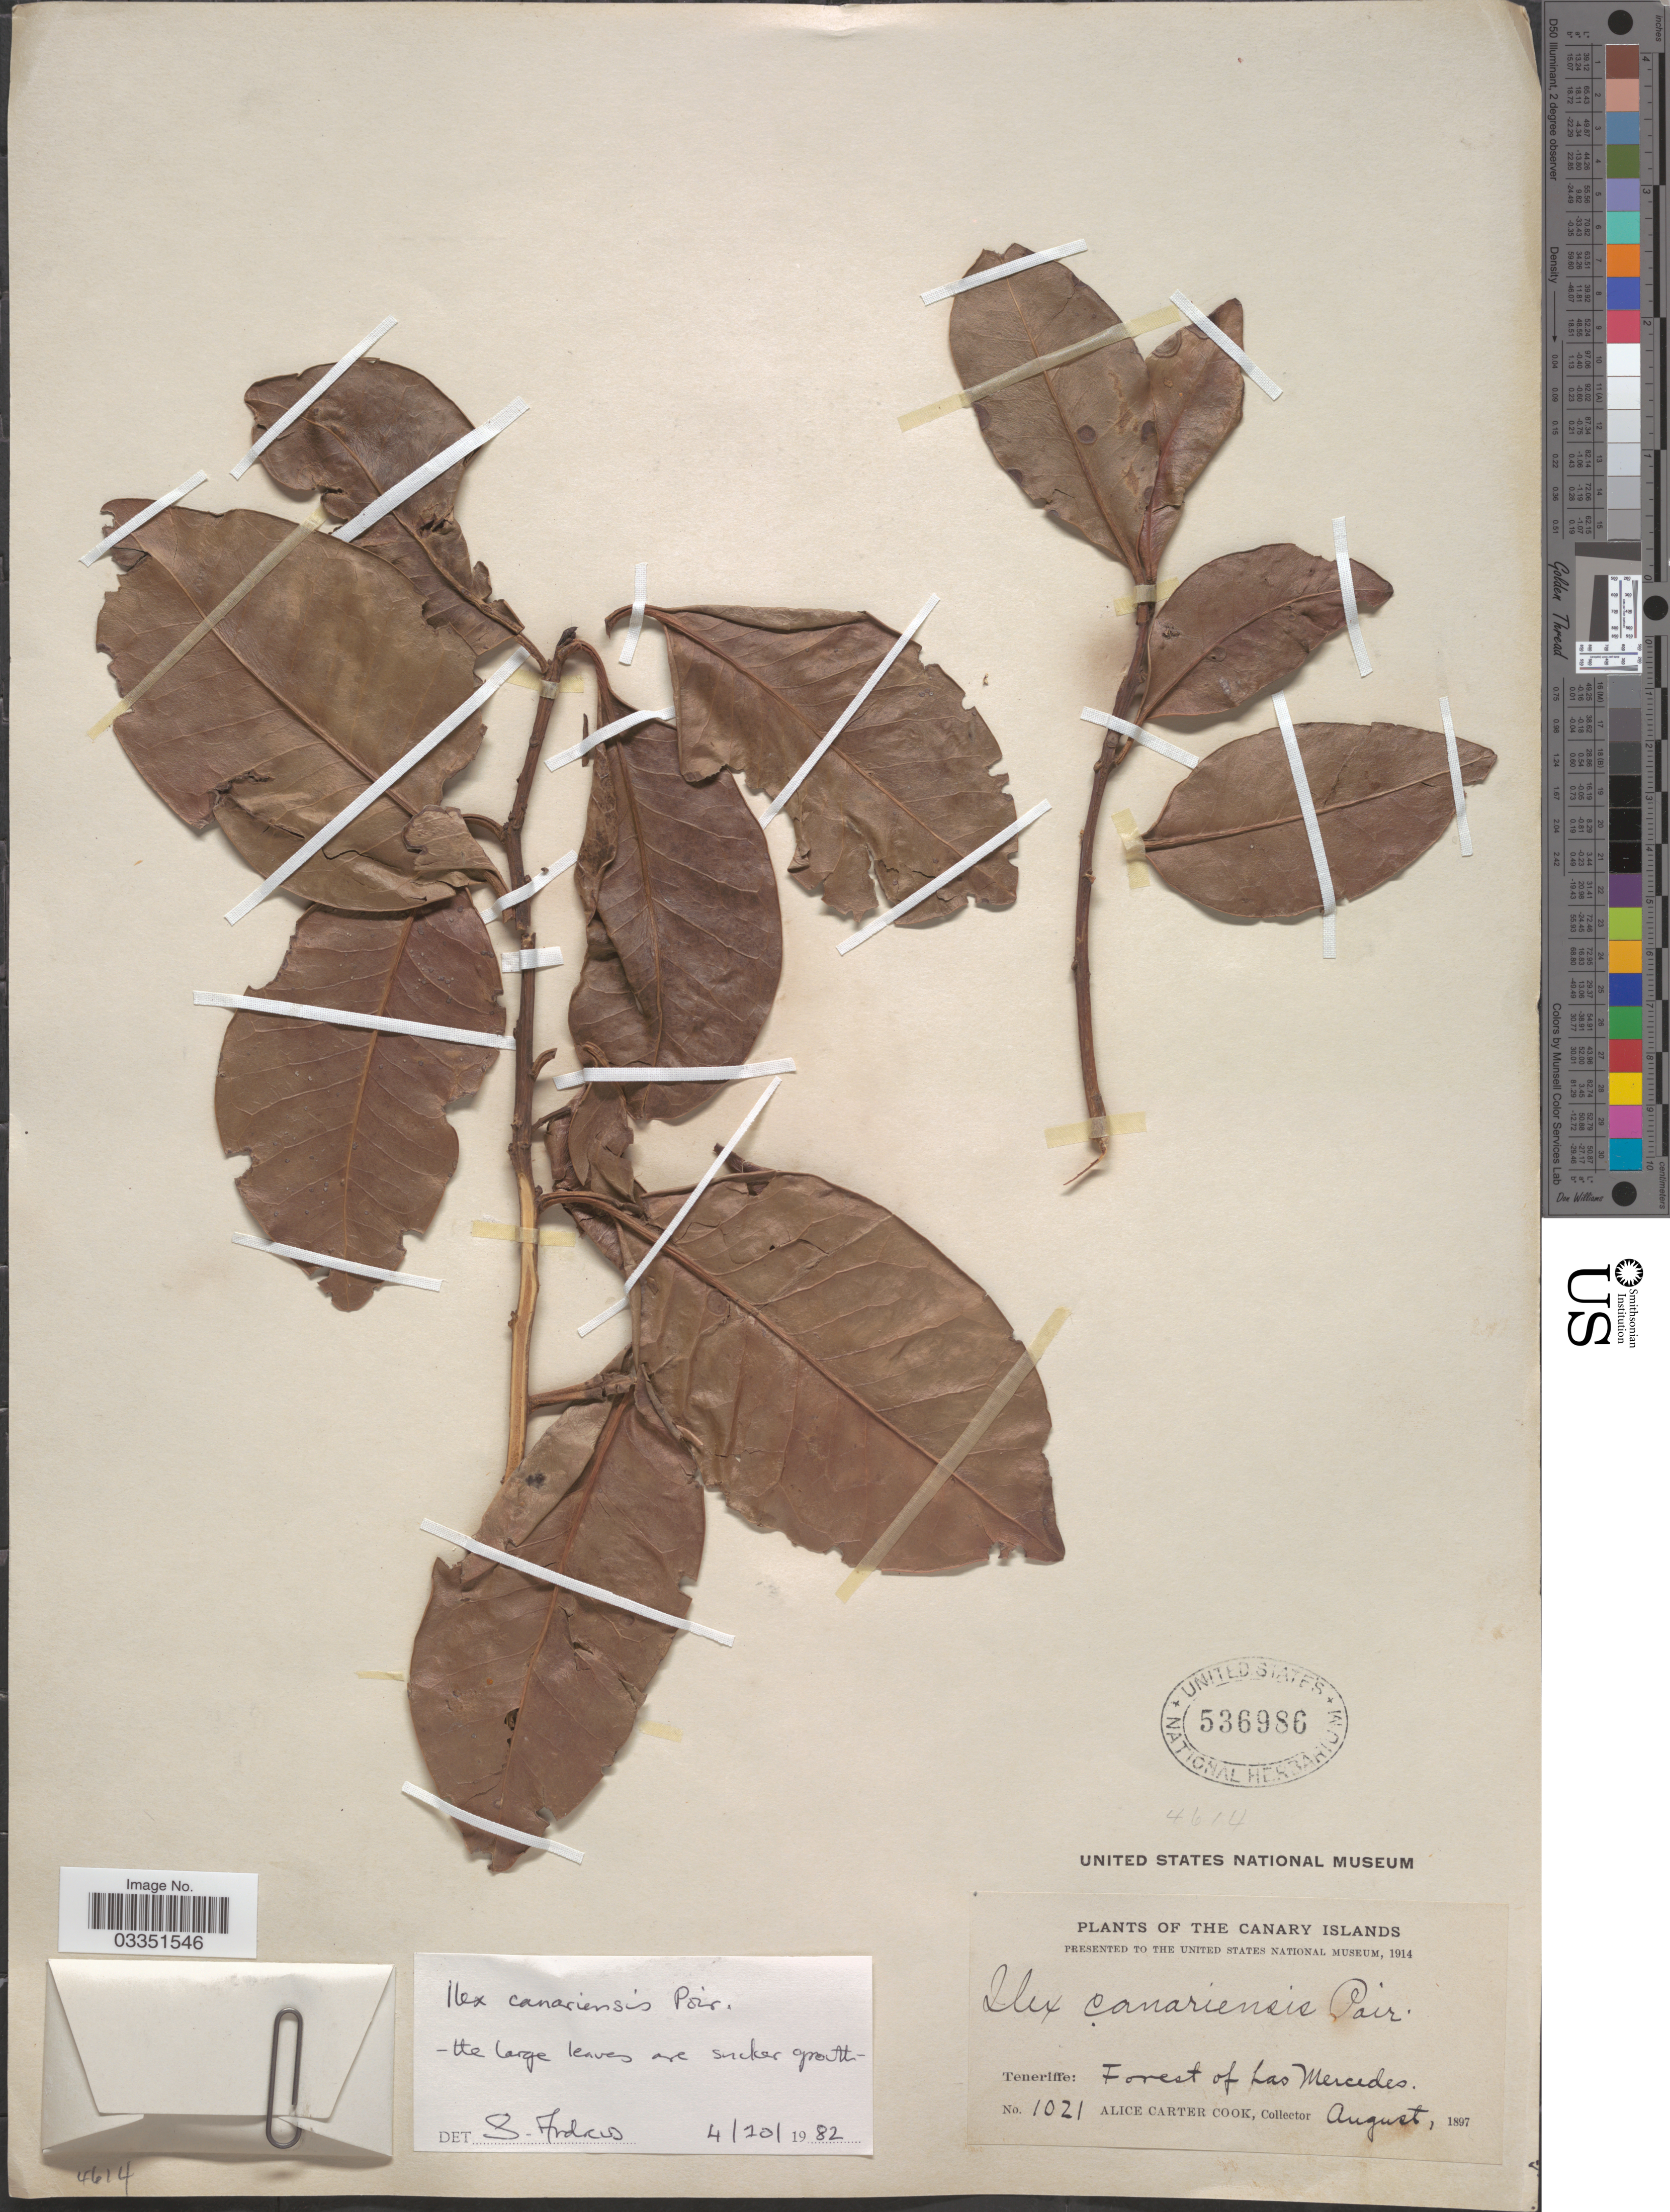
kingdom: Plantae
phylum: Tracheophyta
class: Magnoliopsida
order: Aquifoliales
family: Aquifoliaceae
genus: Ilex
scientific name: Ilex canariensis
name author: Poir.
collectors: Alice C. Cook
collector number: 1021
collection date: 1897-08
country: Spain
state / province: Canarias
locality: The Canary Islands. Teneriffe: Forest of Las Mercedes.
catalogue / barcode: US 536986